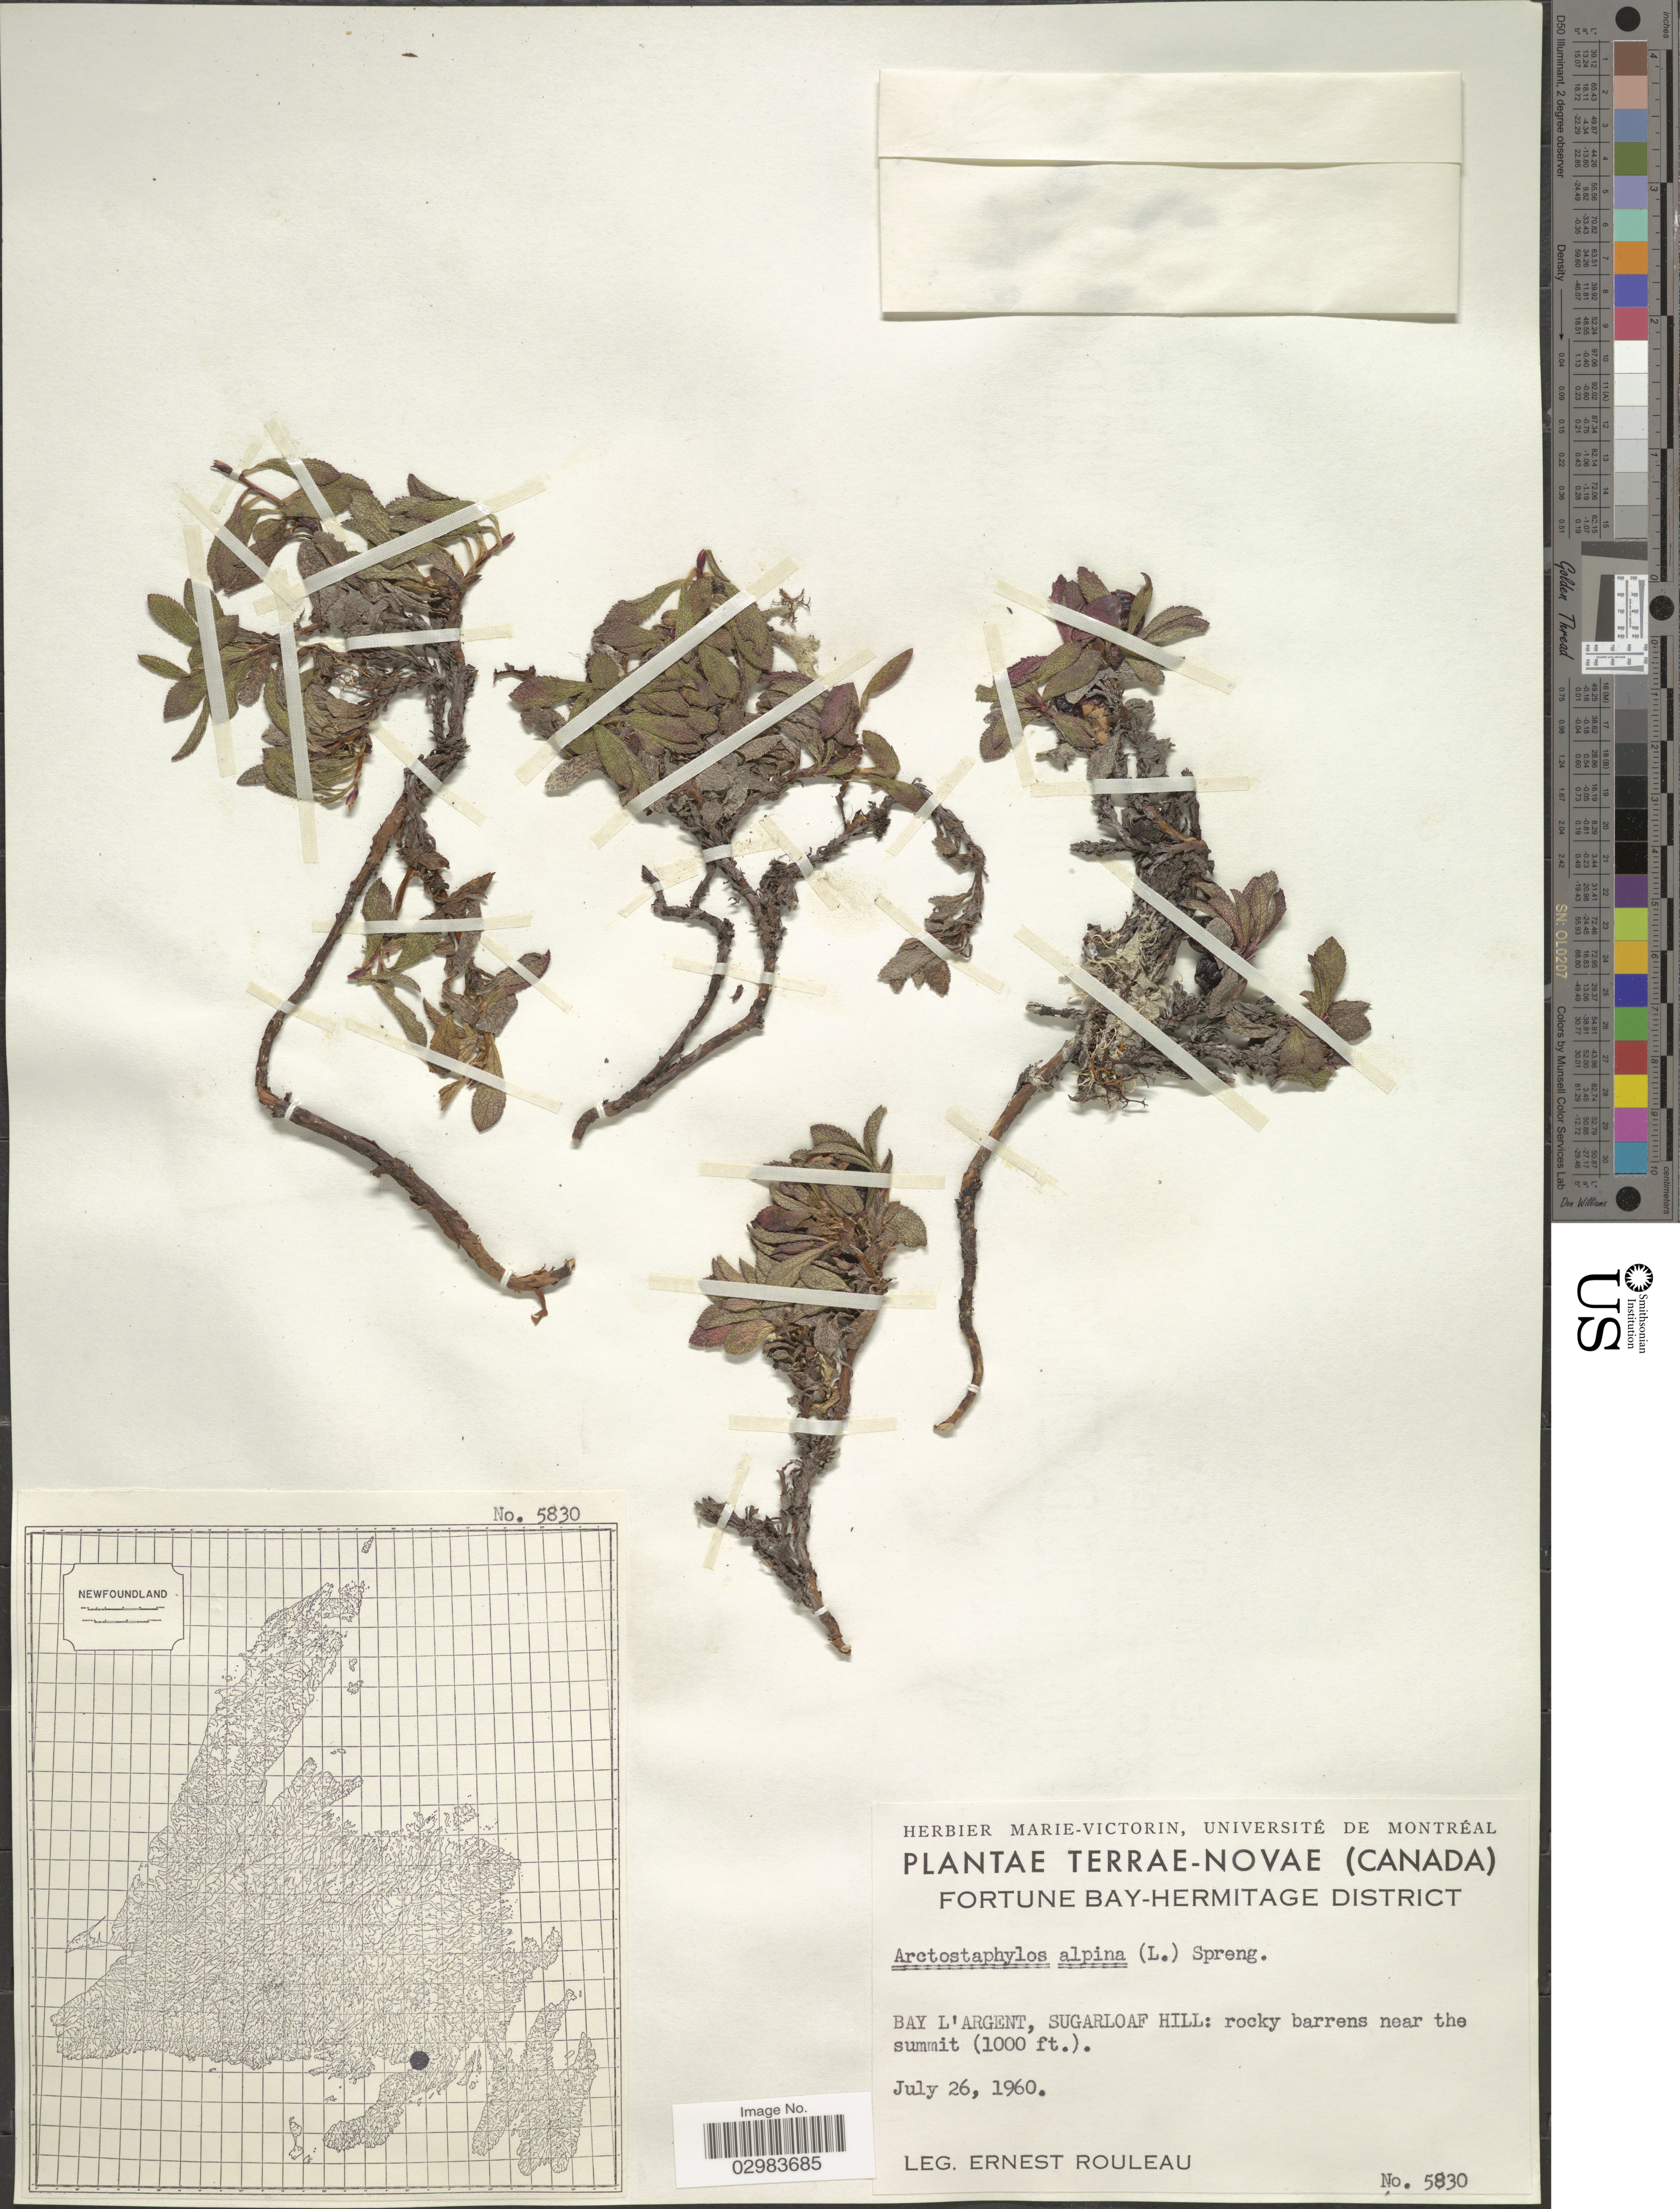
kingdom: Plantae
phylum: Tracheophyta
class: Magnoliopsida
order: Ericales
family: Ericaceae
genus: Arctostaphylos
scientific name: Arctostaphylos alpina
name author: (L.) Spreng.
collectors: E. Rouleau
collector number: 5830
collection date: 1960-07-26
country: Canada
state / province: Newfoundland and Labrador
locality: Terrae-Novae. Fortun Bay-Hermitage District. Bay L'Argent, Sugarloaf Hill: rocky barrens near the summit.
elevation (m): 305